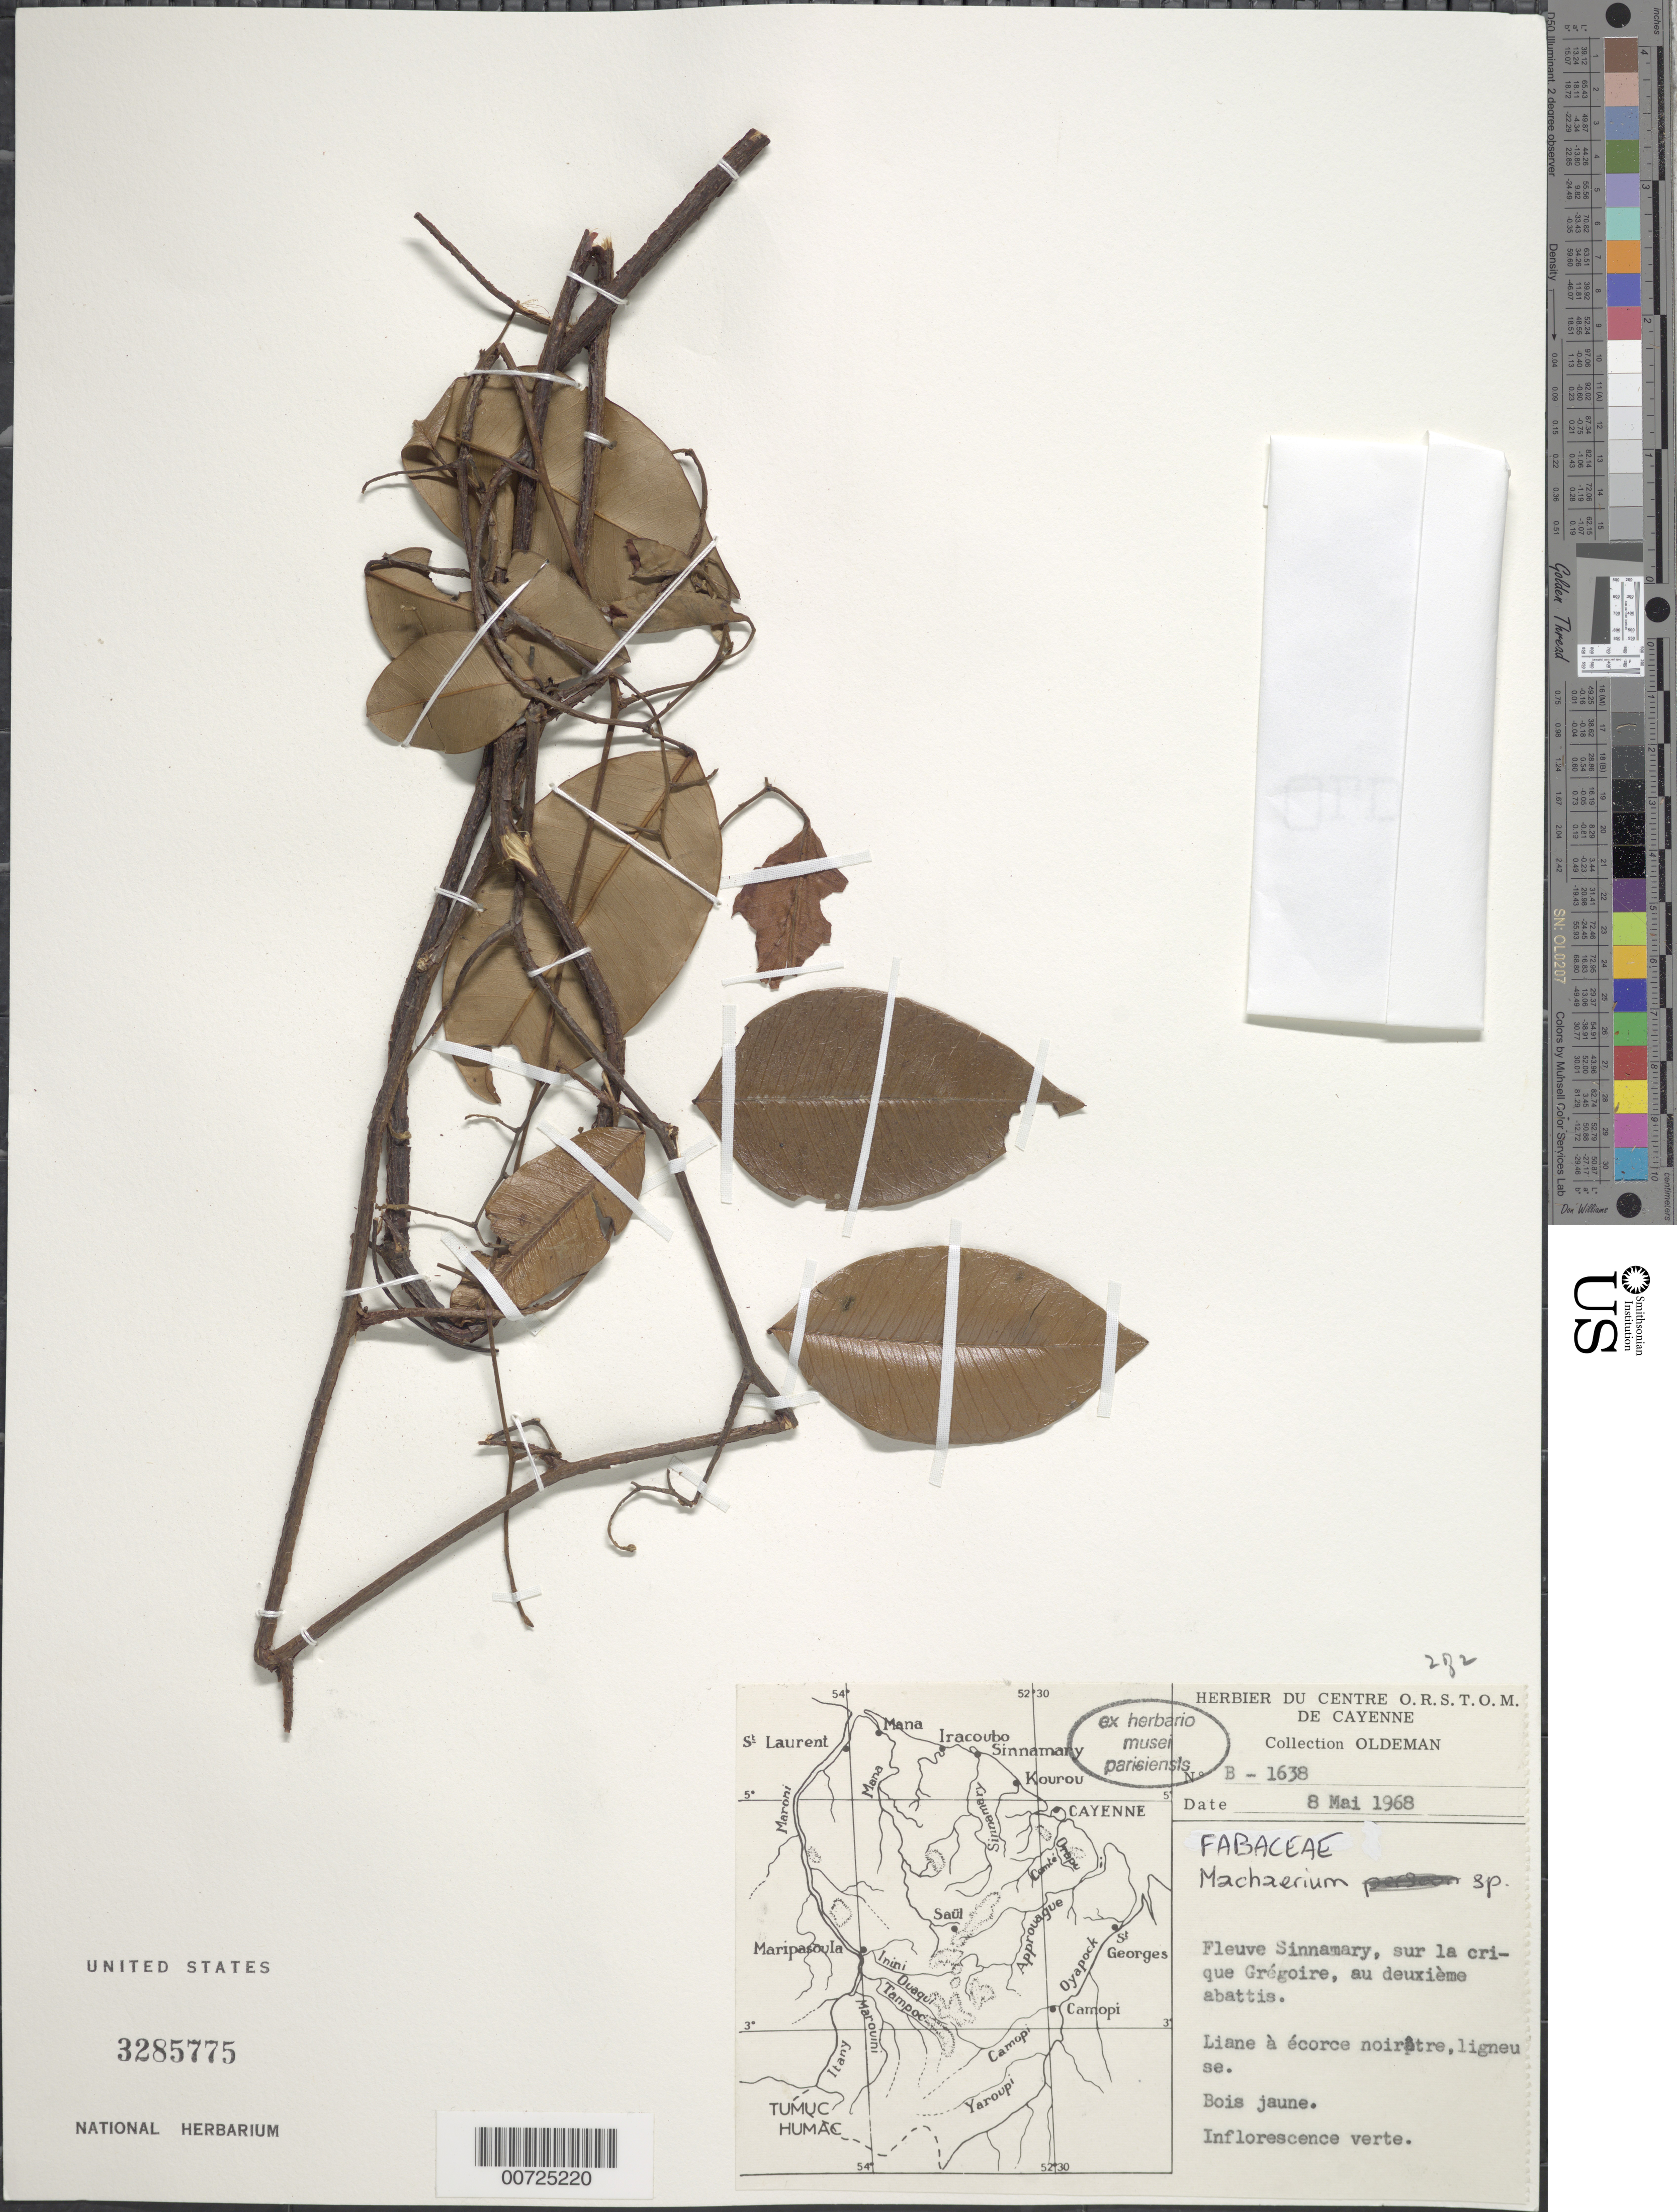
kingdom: Plantae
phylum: Tracheophyta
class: Magnoliopsida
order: Fabales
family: Fabaceae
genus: Machaerium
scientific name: Machaerium sp.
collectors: -- Oldeman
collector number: B-1638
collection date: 1968-05-08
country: French Guiana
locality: Fleuve Sinnamary, sur la crique Gregoire, au deuxieme abattis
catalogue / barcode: US 3285775